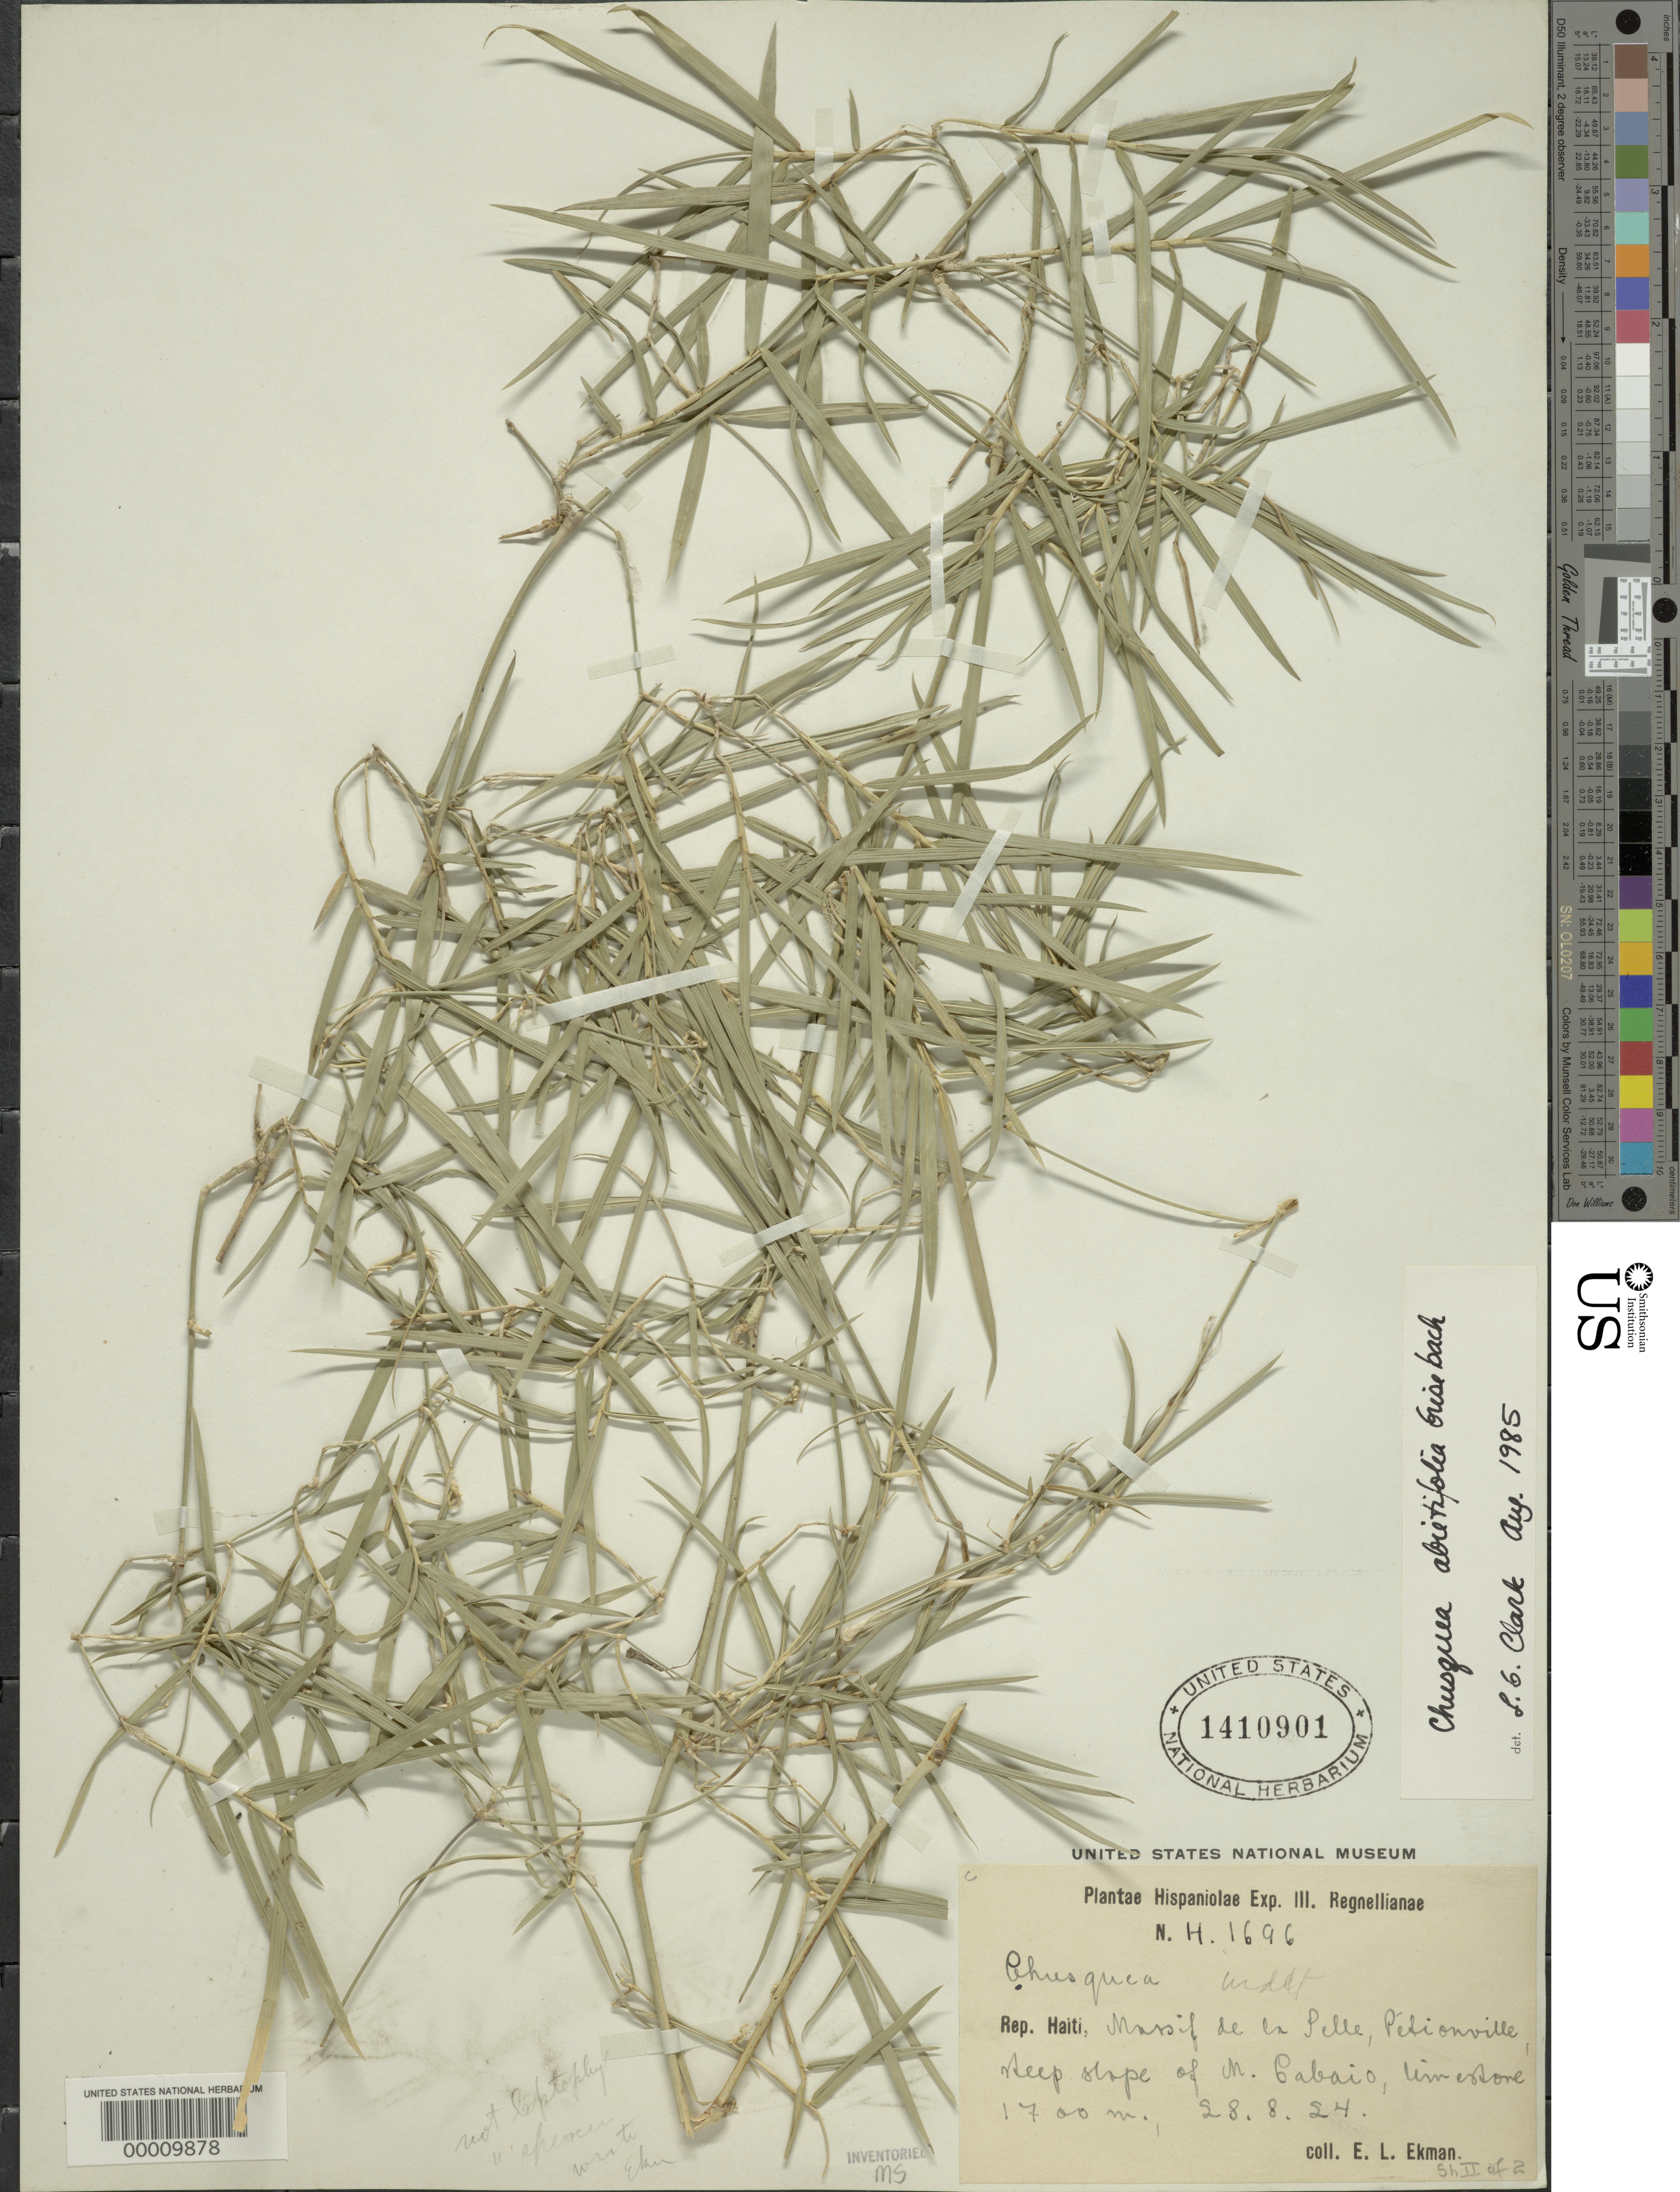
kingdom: Plantae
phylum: Tracheophyta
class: Liliopsida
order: Poales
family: Poaceae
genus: Chusquea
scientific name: Chusquea abietifolia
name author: Griseb.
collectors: E. L. Ekman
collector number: H.1696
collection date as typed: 28 Aug 1924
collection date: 1924-08-28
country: Haiti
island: Hispaniola Island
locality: Massif de la selle, petionville, steep slope of m. cabaio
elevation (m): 1700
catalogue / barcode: US 1410901